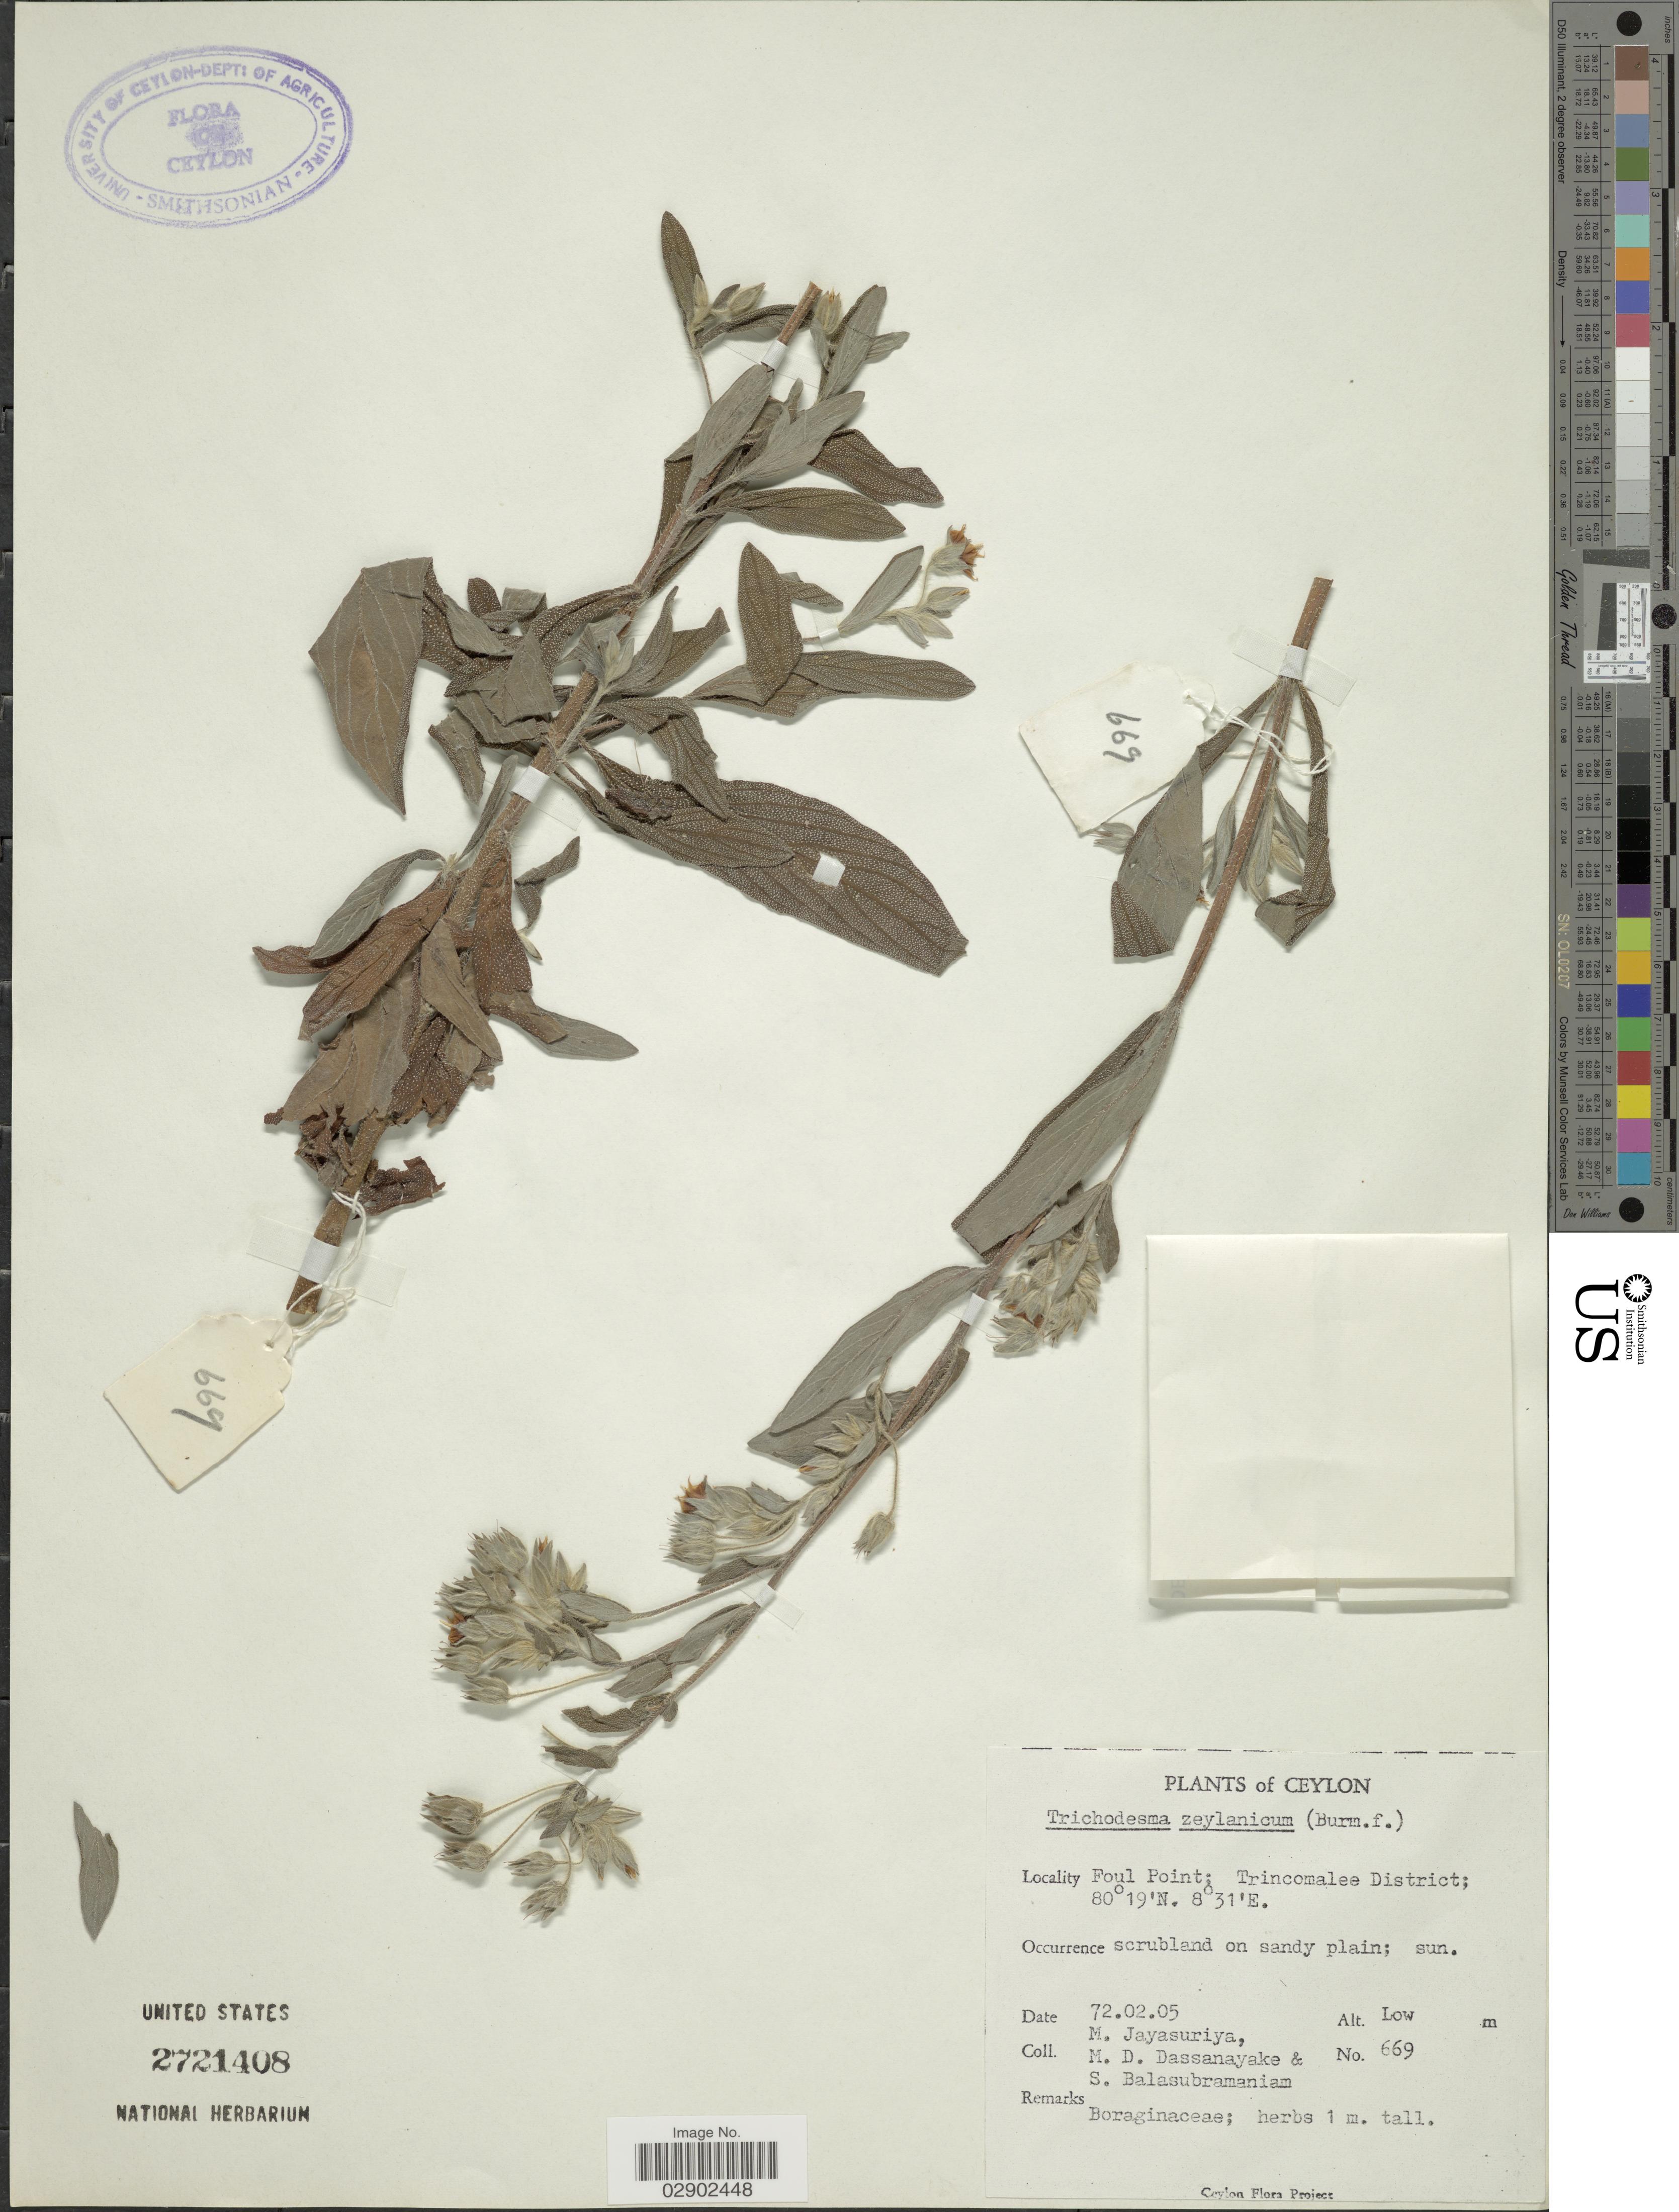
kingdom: Plantae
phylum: Tracheophyta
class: Magnoliopsida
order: Boraginales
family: Boraginaceae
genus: Trichodesma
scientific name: Trichodesma zeylanicum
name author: (Burm. f.) R. Br.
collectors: M. Jayasuriya, M. D. Dassanayake & S. Balasubramaniam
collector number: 669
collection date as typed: Transcribed d/m/y: 5/2/72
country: Sri Lanka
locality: Ceylon. Foul Point; Trincomalee District.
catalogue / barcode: US 2721408